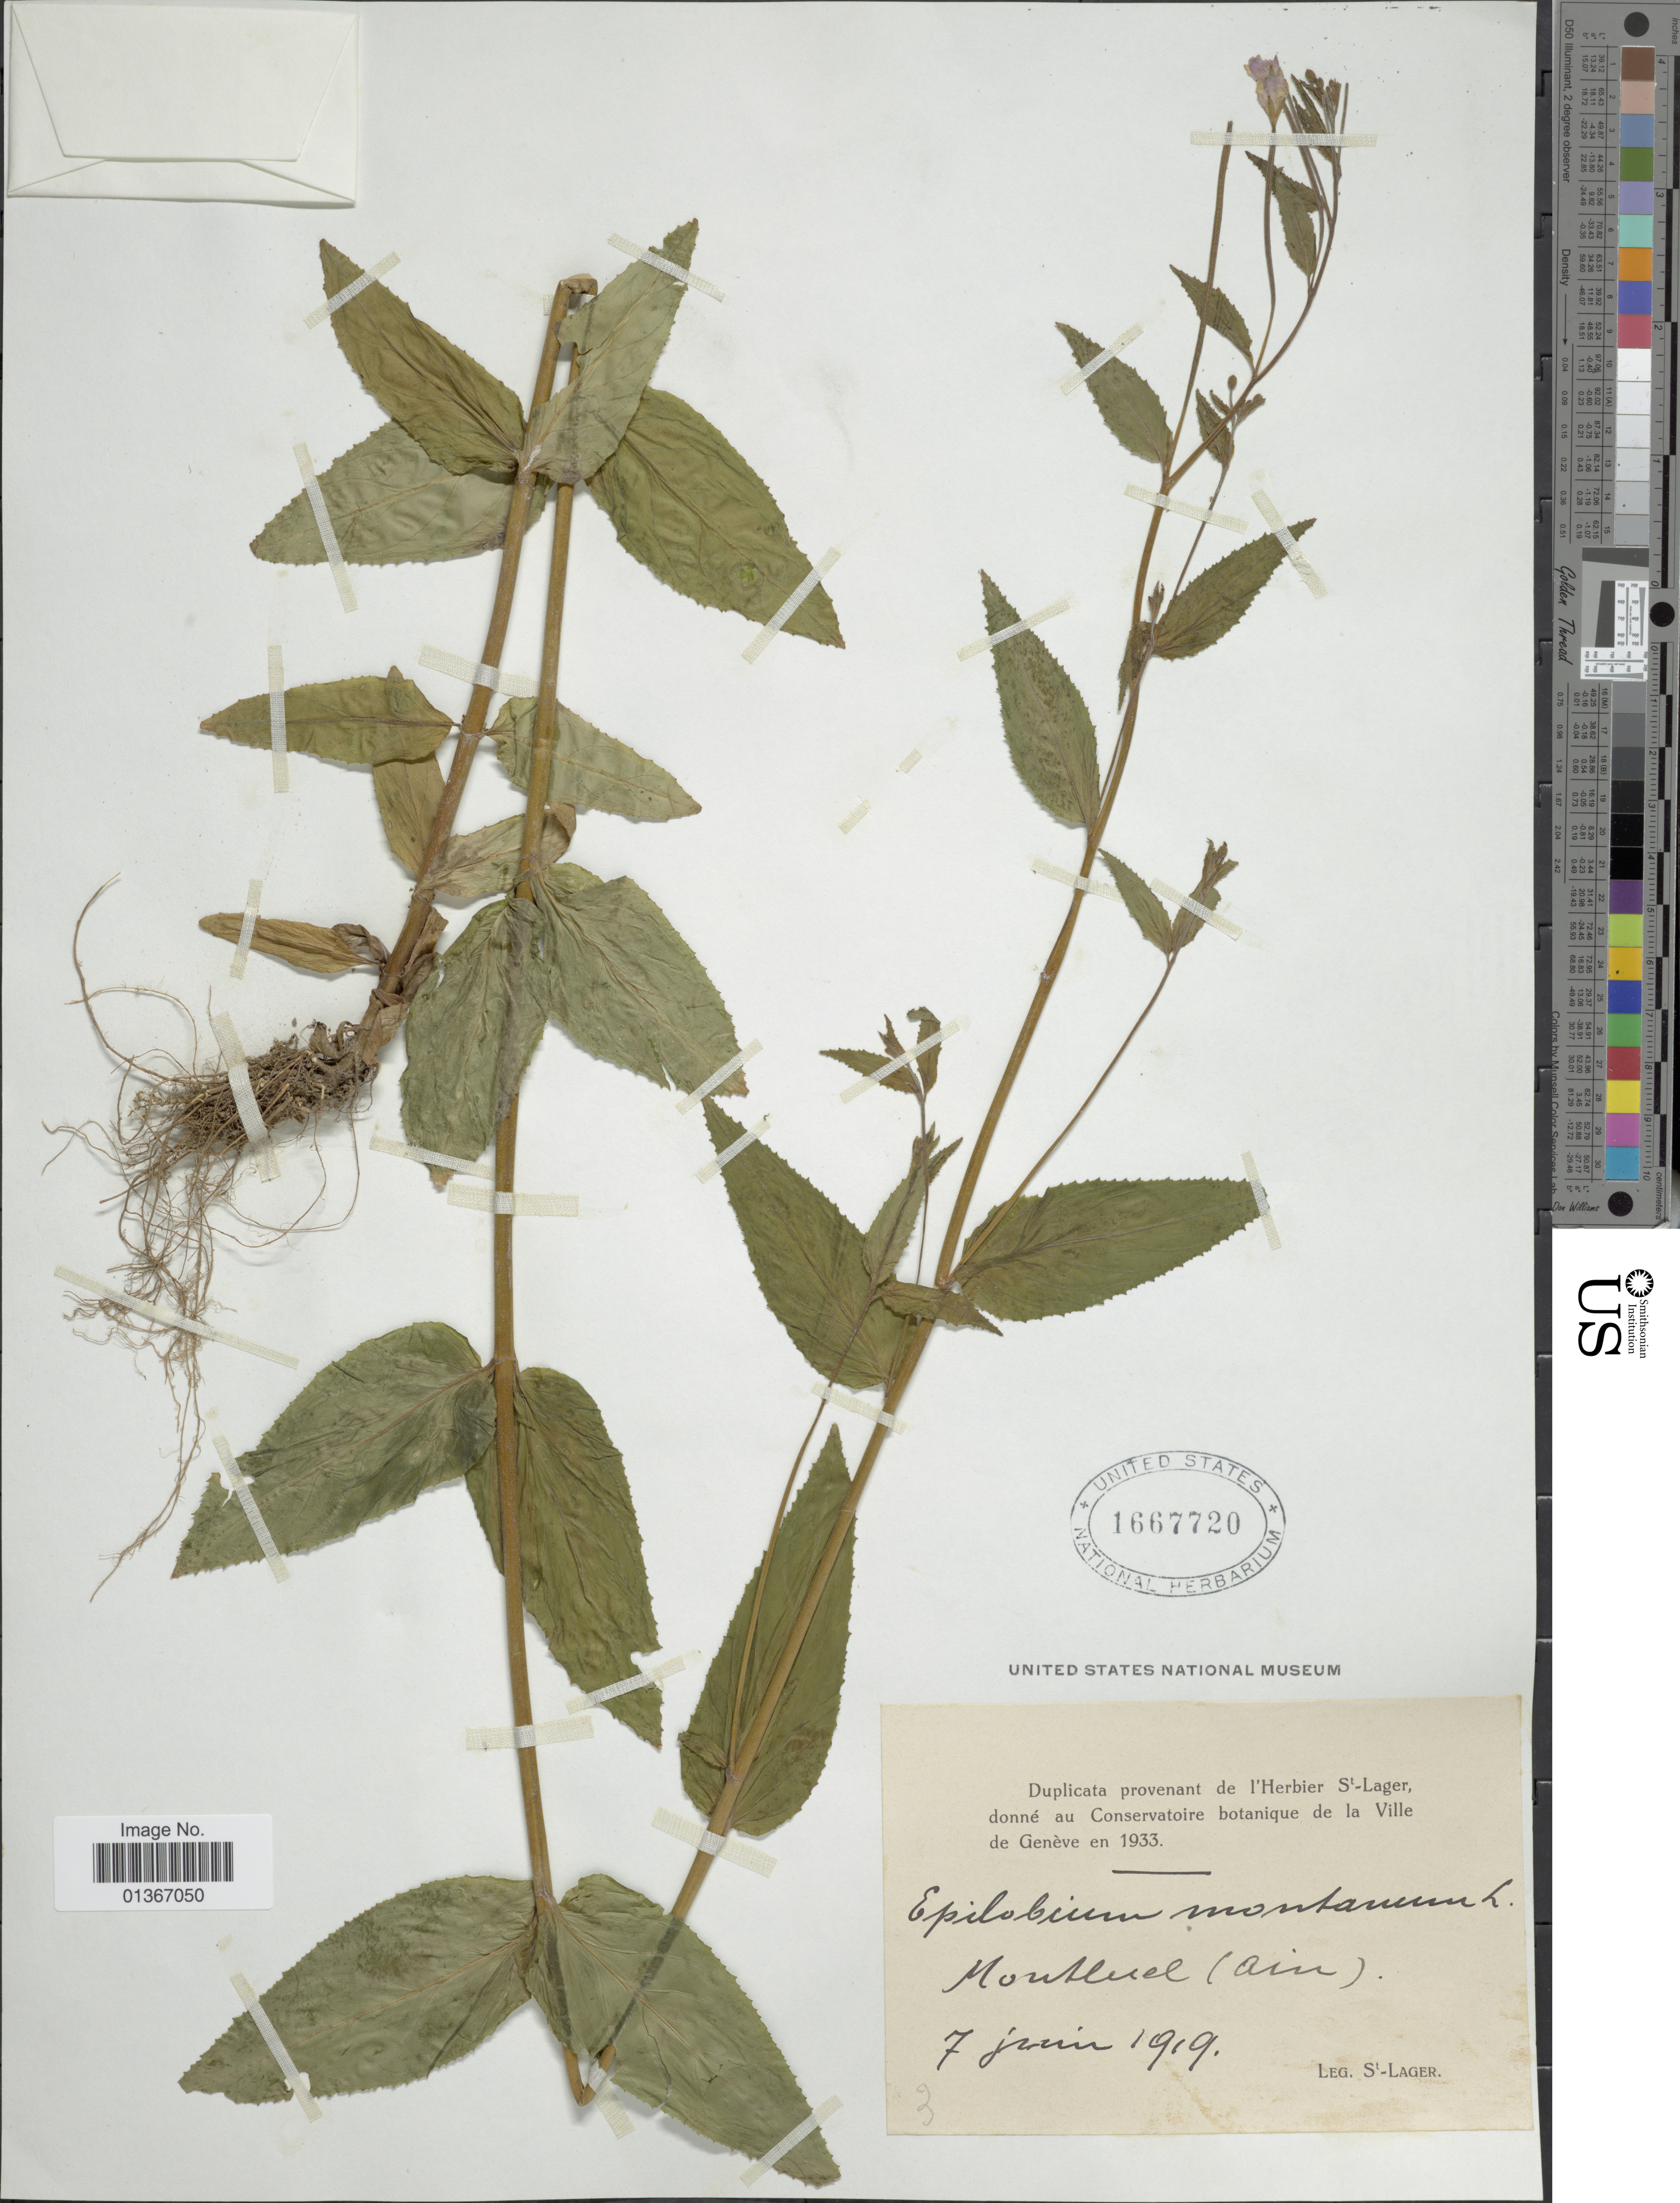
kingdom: Plantae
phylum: Tracheophyta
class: Magnoliopsida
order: Myrtales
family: Onagraceae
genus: Epilobium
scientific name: Epilobium montanum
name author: L.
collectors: Saint-Lager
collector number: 3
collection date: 1919-06-07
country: France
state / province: Auvergne-Rhône-Alpes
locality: Montluel (Ain).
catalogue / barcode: US 1667720